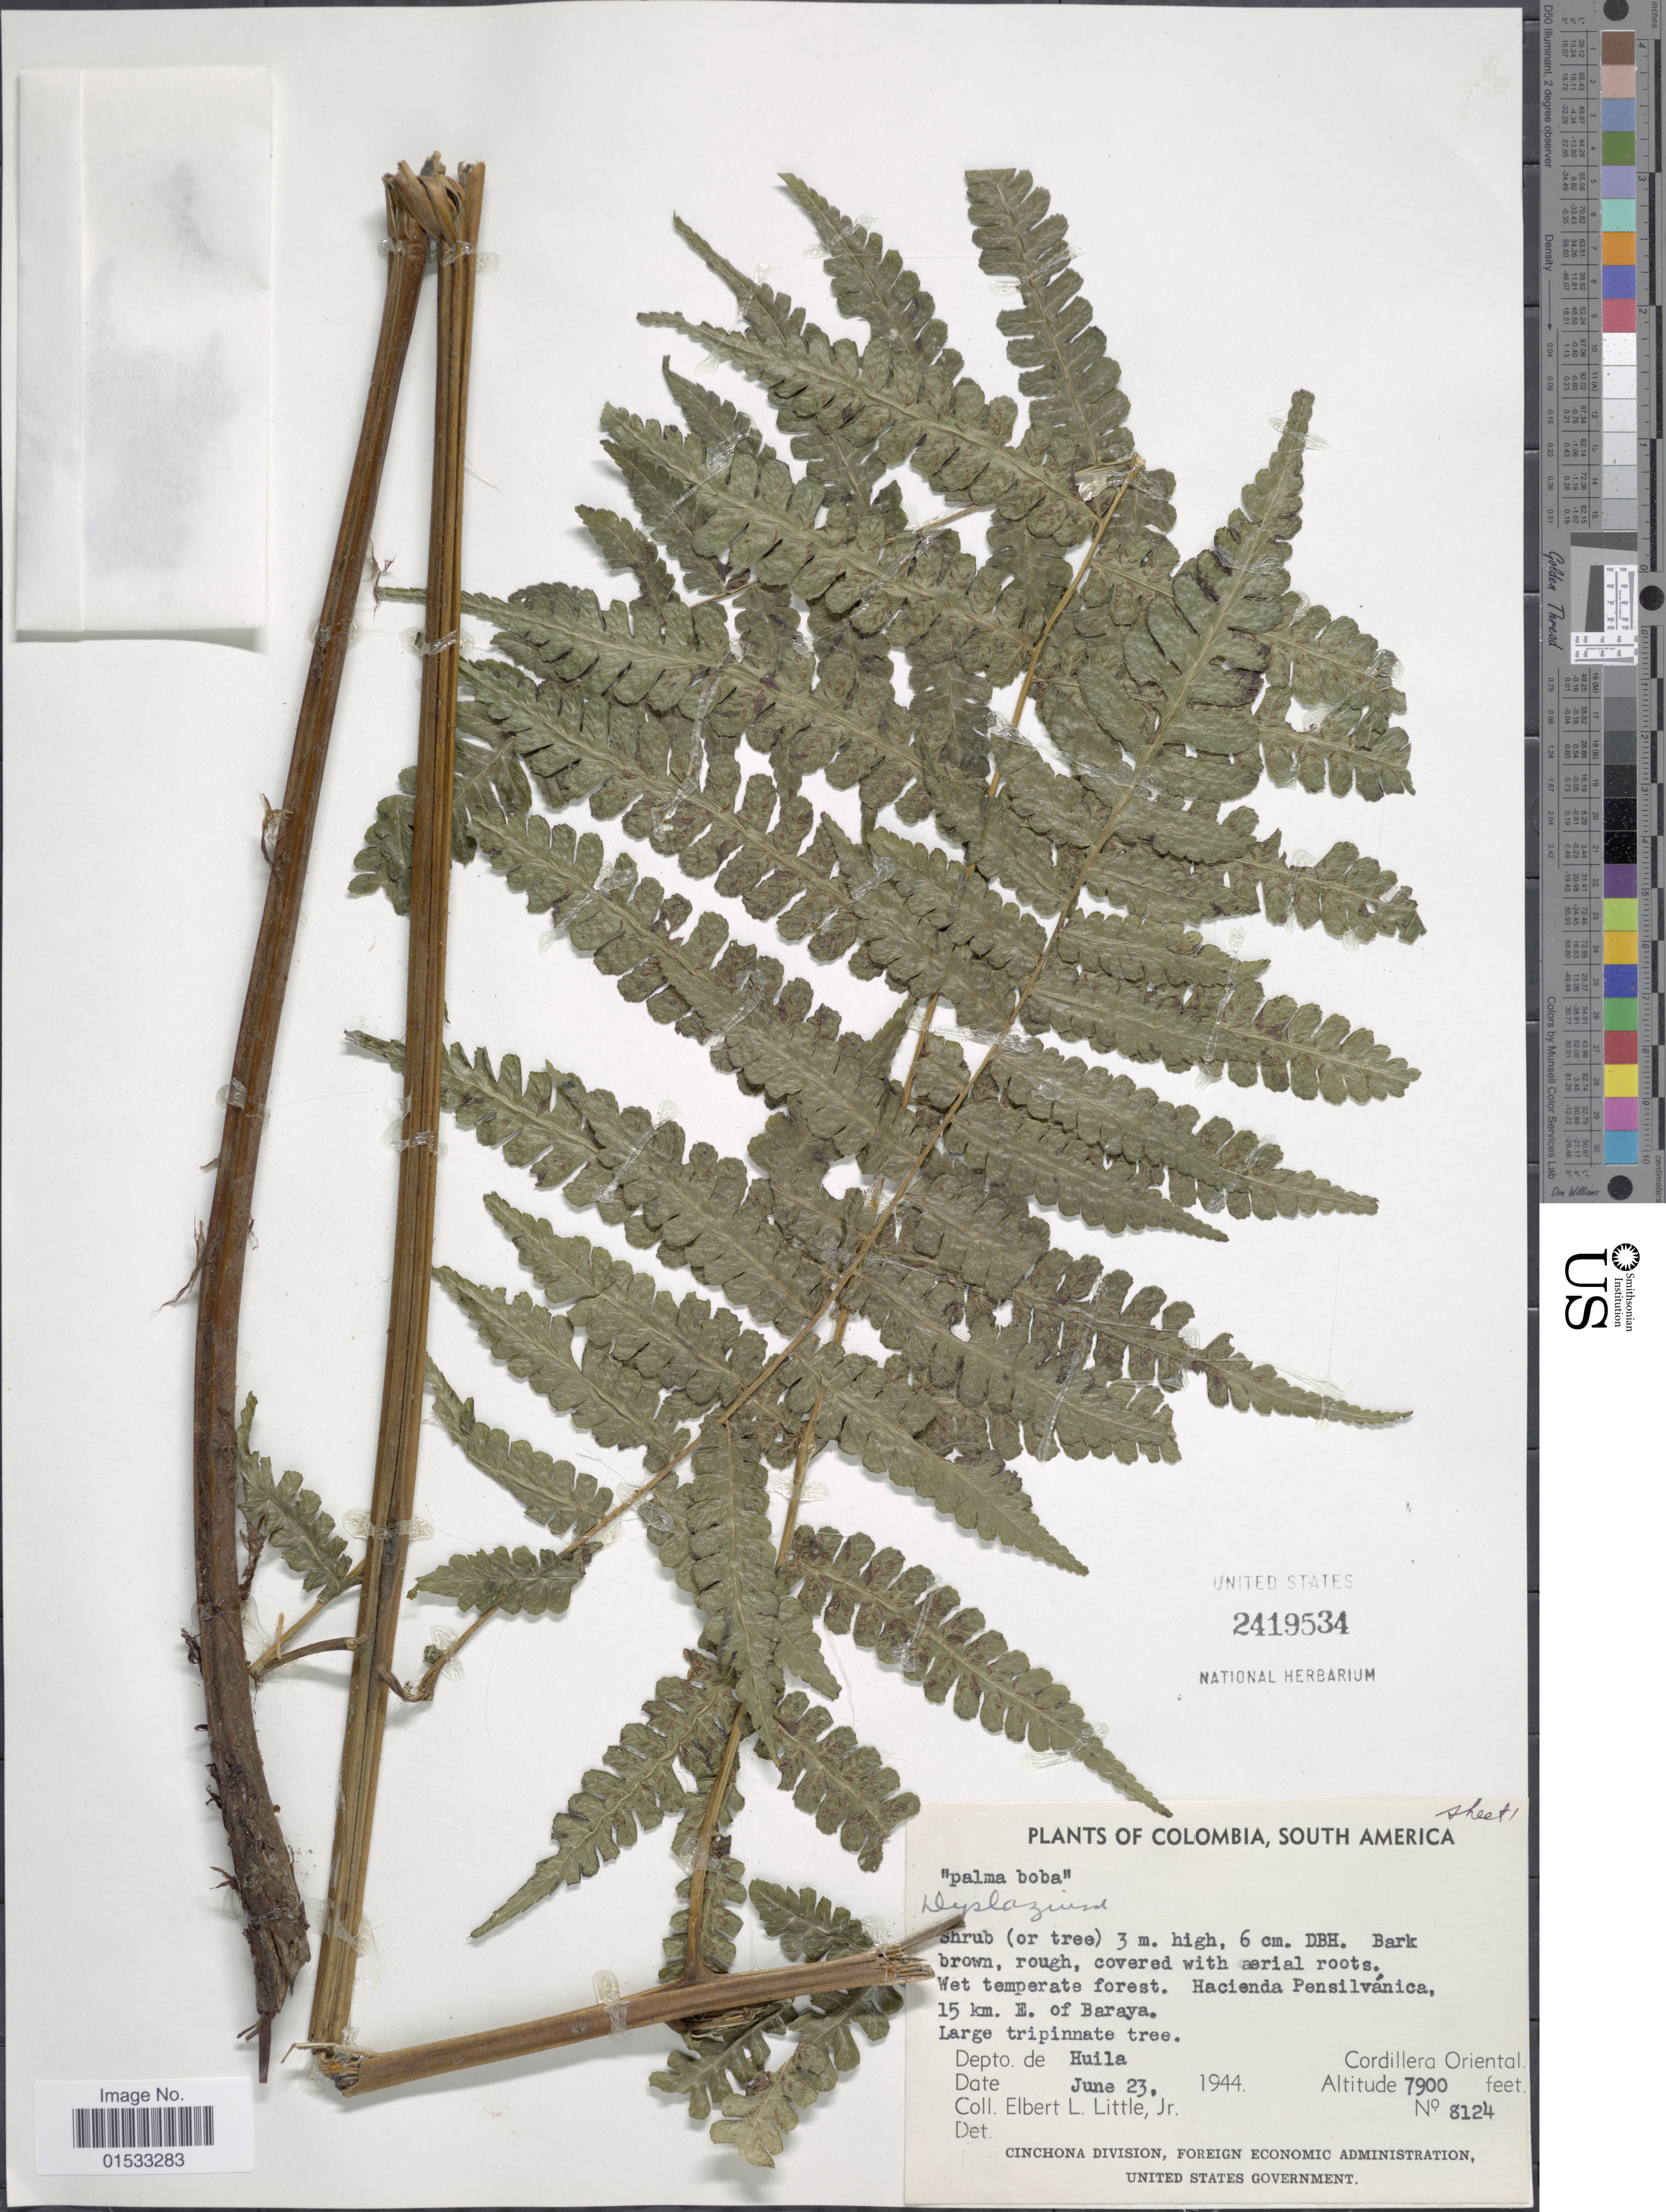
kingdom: Plantae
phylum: Tracheophyta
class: Polypodiopsida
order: Polypodiales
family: Athyriaceae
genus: Diplazium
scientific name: Diplazium sp.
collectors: E. L. Little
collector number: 8124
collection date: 1944-06-23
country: Colombia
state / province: Huila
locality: South America, Hacienda Pensilvánica, 15 km. E. of Baraya, Cordillera Oriental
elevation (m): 2408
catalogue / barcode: US 2419534